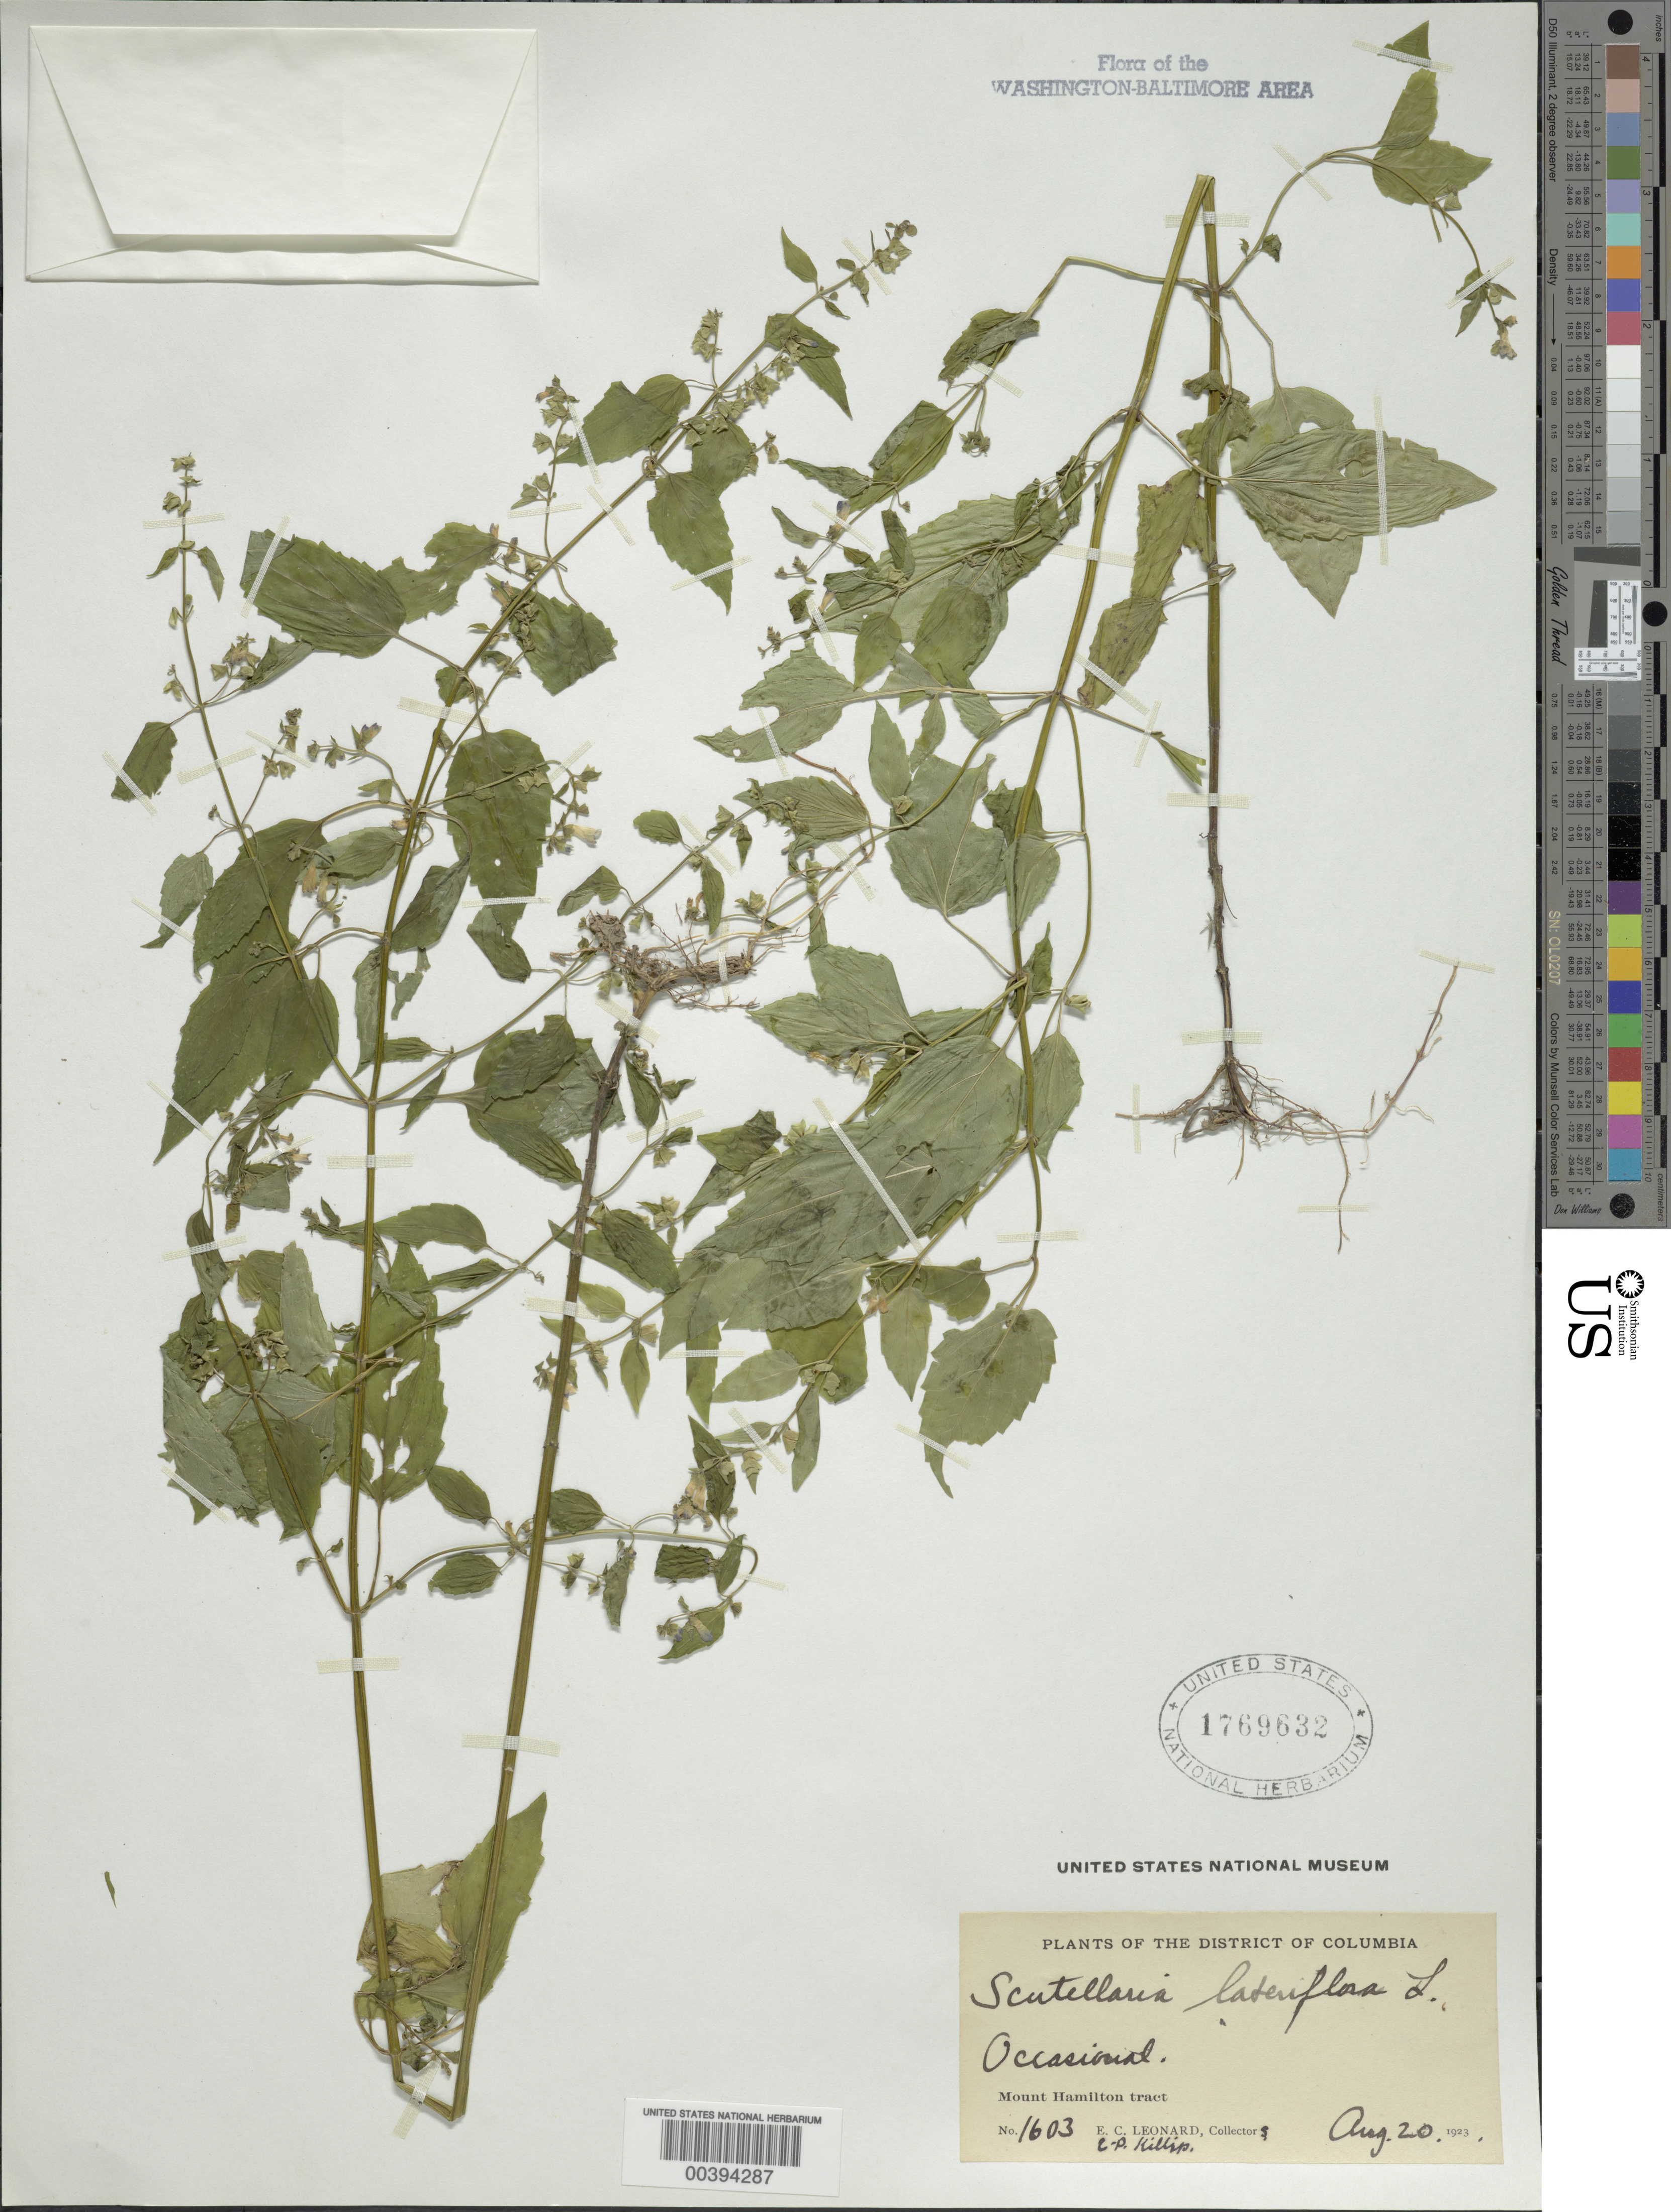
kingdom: Plantae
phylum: Tracheophyta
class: Magnoliopsida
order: Lamiales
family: Lamiaceae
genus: Scutellaria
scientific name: Scutellaria lateriflora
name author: L.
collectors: E. C. Leonard & E. P. Killip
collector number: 1603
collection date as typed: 20 Aug 1923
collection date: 1923-08-20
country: United States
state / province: District of Columbia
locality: Mount Hamilton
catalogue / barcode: US 1769632